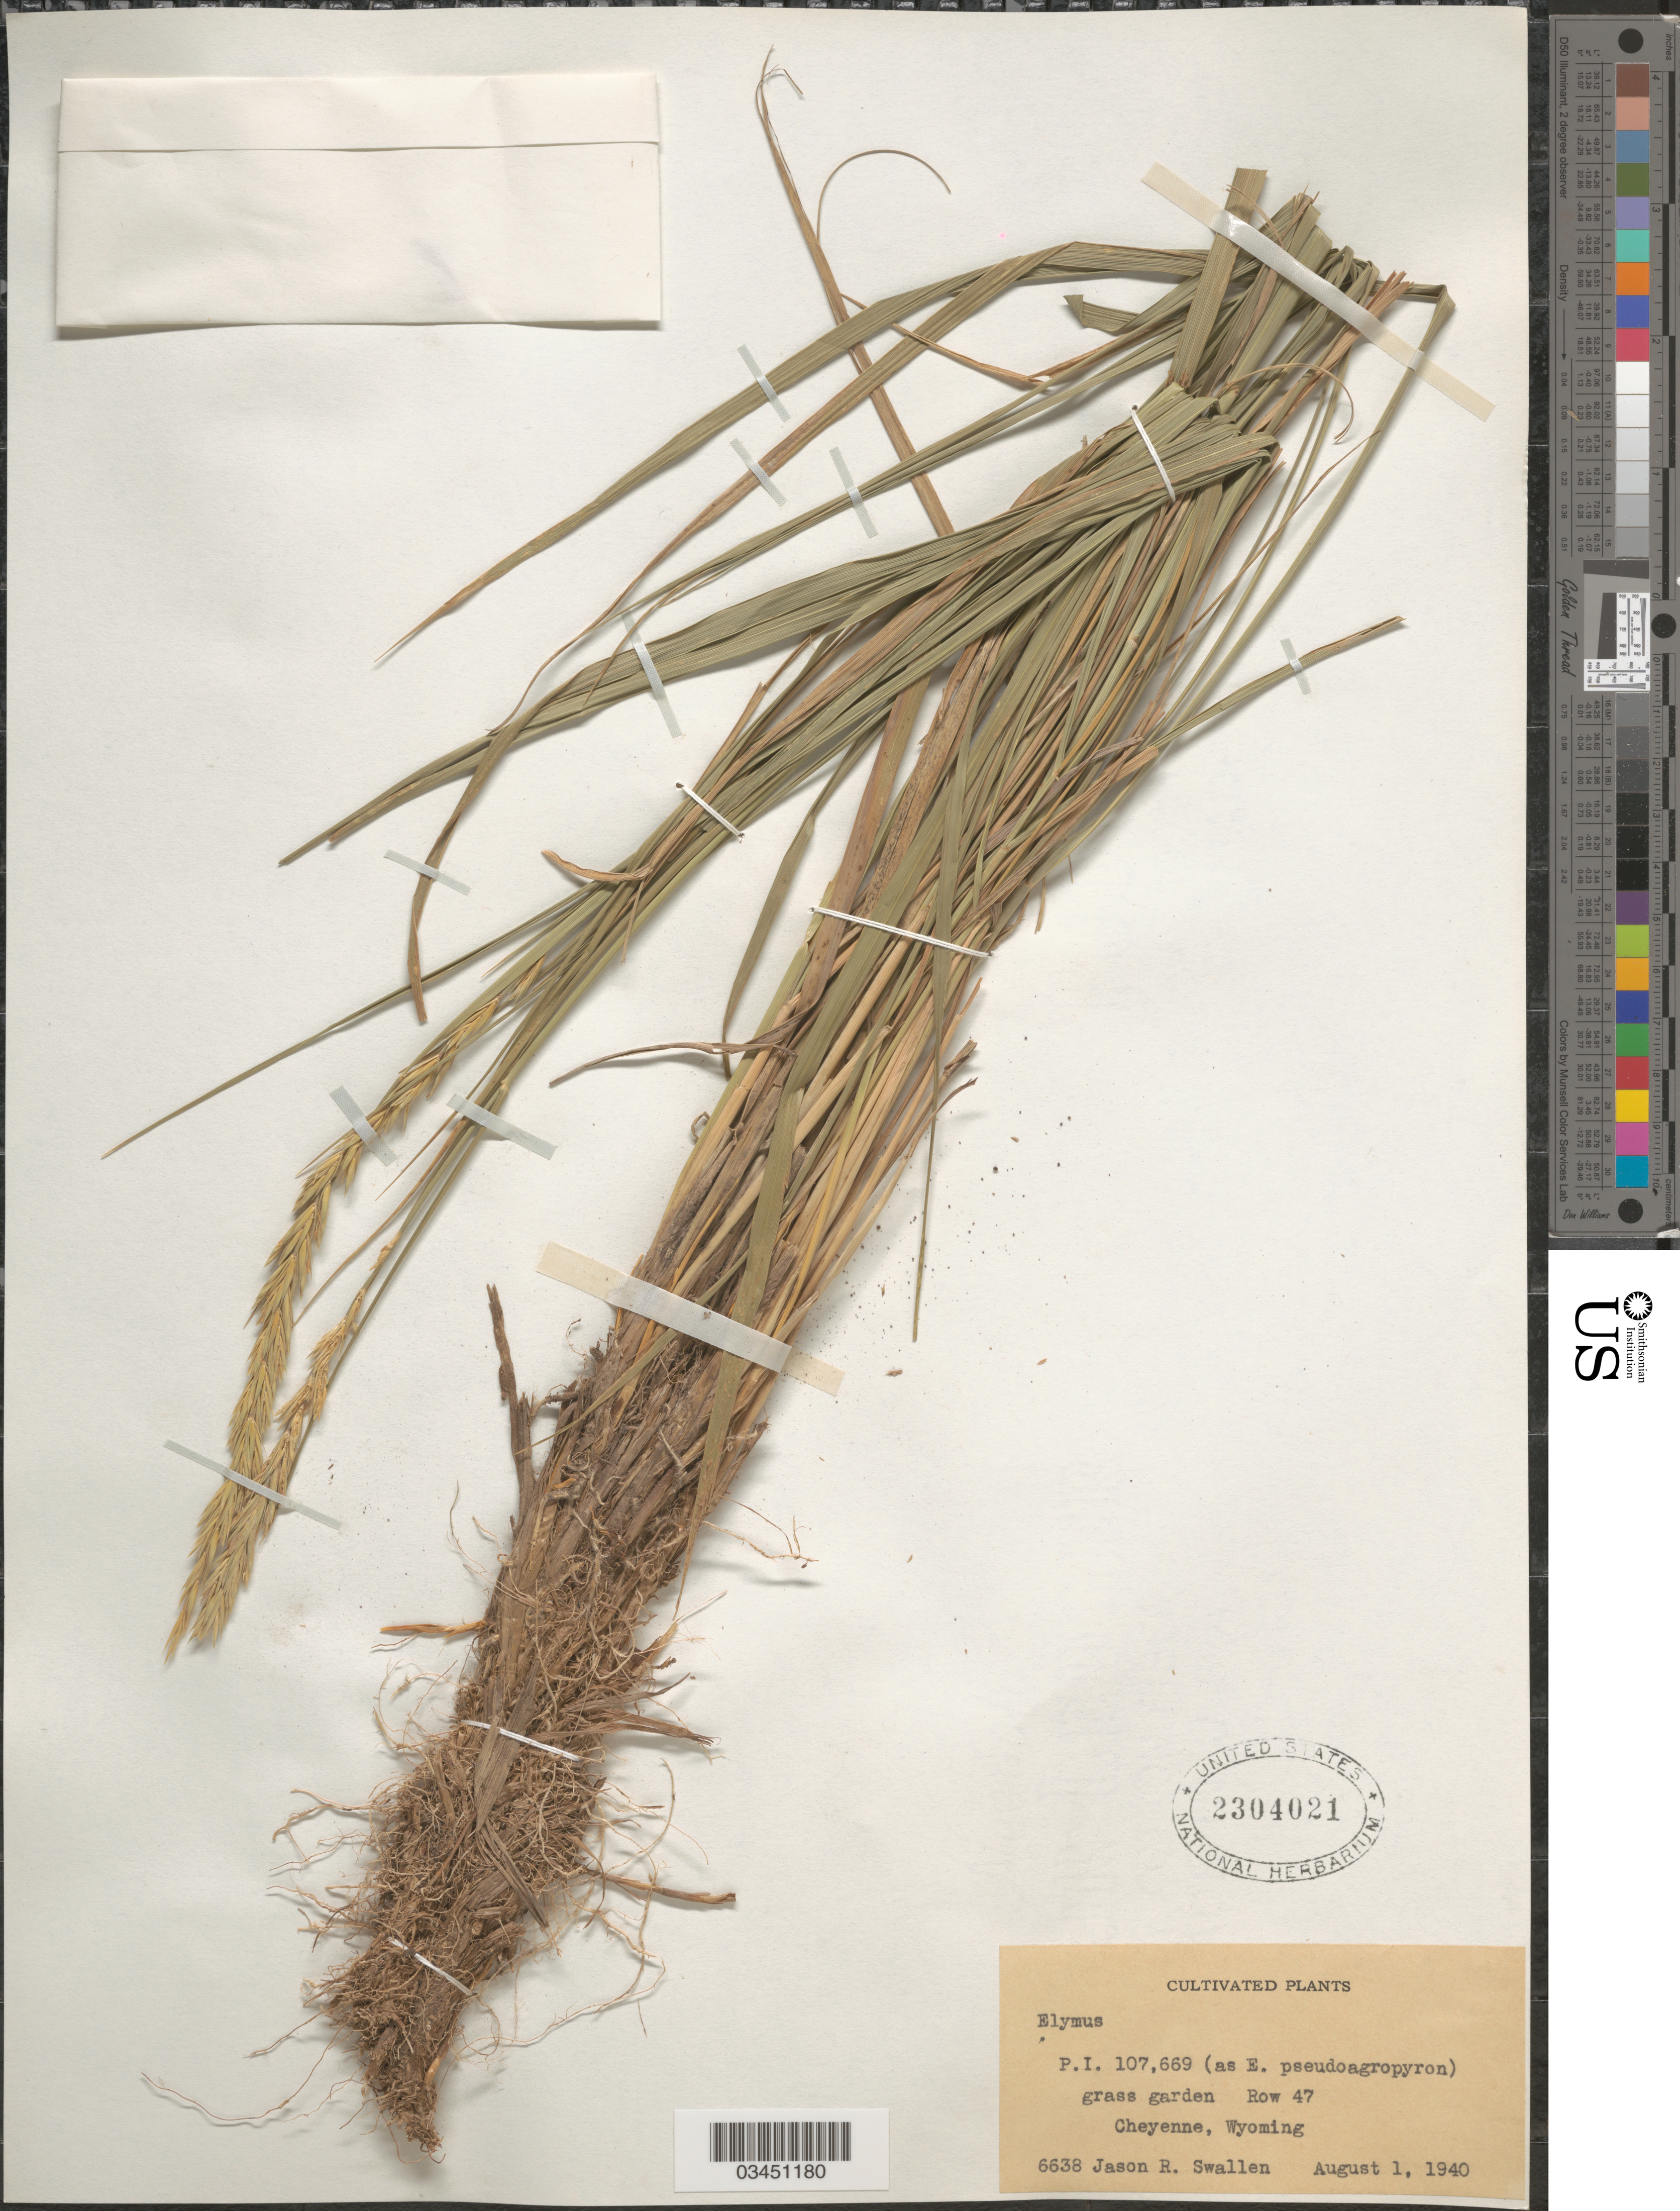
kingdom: Plantae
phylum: Tracheophyta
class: Liliopsida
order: Poales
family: Poaceae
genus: Elymus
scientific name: Elymus sp.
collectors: J. R. Swallen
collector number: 6638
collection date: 1940-08-01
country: United States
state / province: Wyoming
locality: Grass garden. Row 47. Cheyenne.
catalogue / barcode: US 2304021